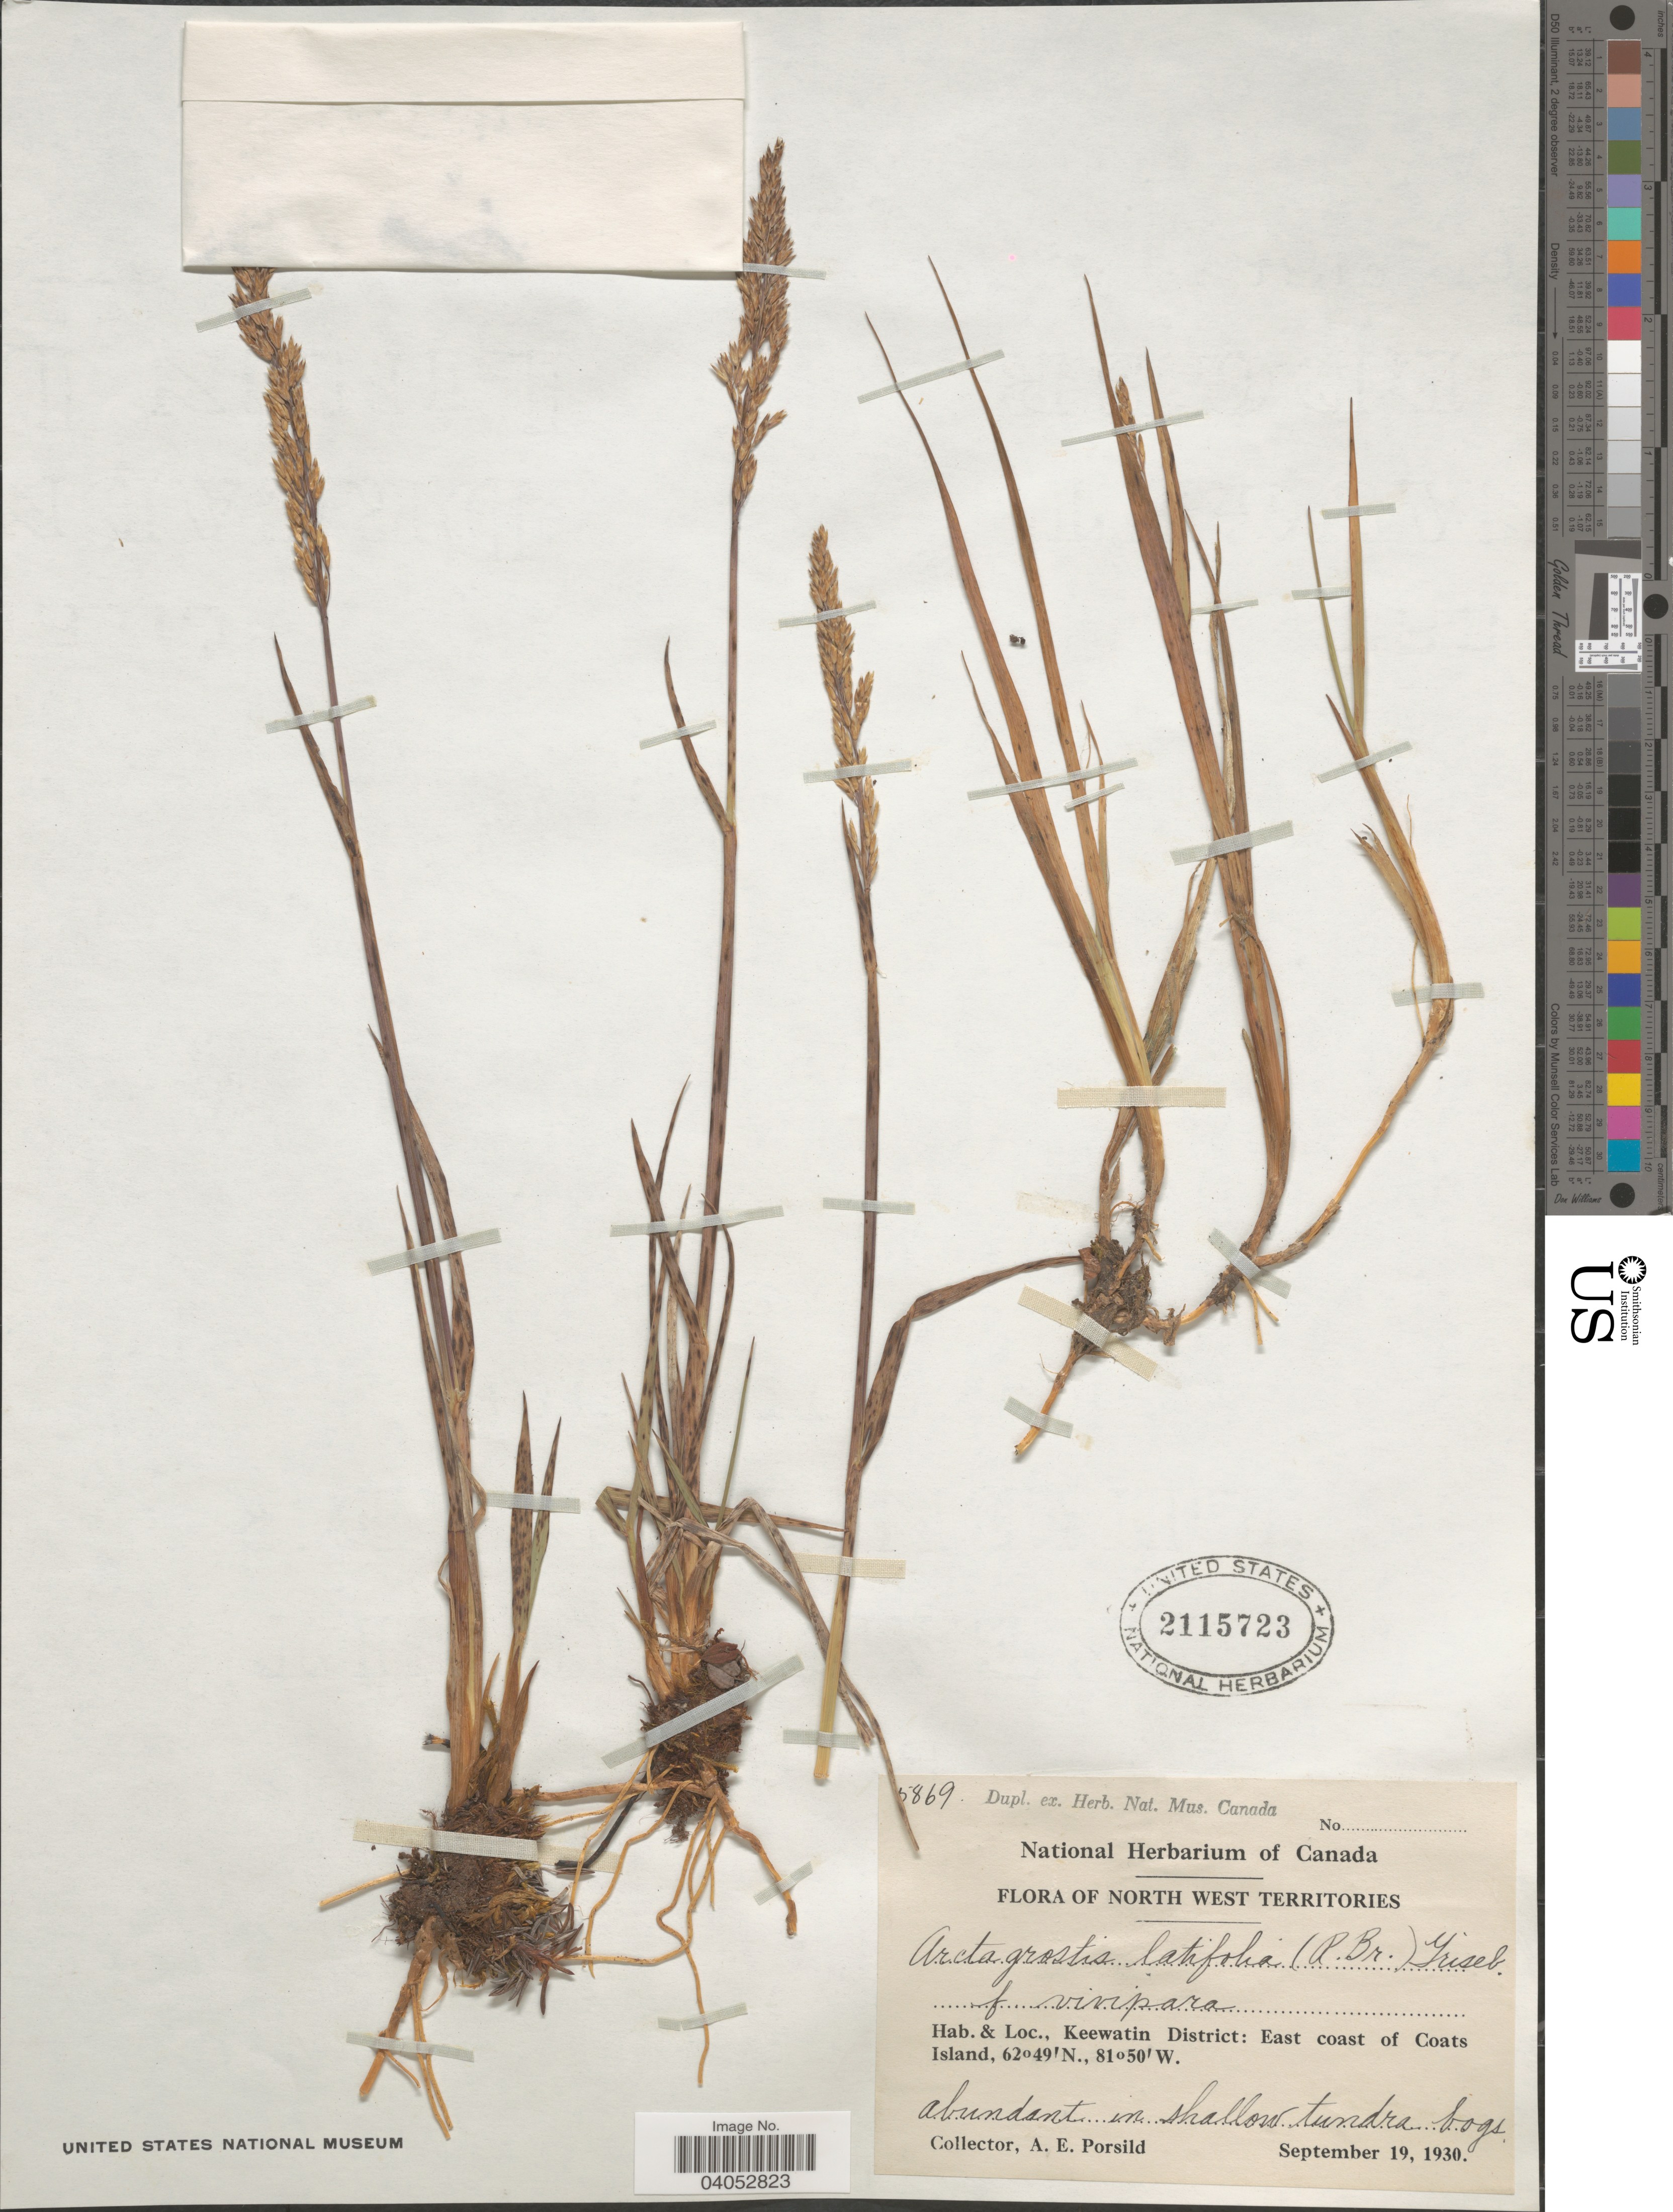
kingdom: Plantae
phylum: Tracheophyta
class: Liliopsida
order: Poales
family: Poaceae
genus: Arctagrostis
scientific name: Arctagrostis latifolia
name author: (R. Br.) Griseb.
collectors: A. E. Porsild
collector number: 5869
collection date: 1930-09-19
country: Canada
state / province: Northwest Territories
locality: Keewatin District: East coast of Coats Island.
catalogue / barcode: US 2115723